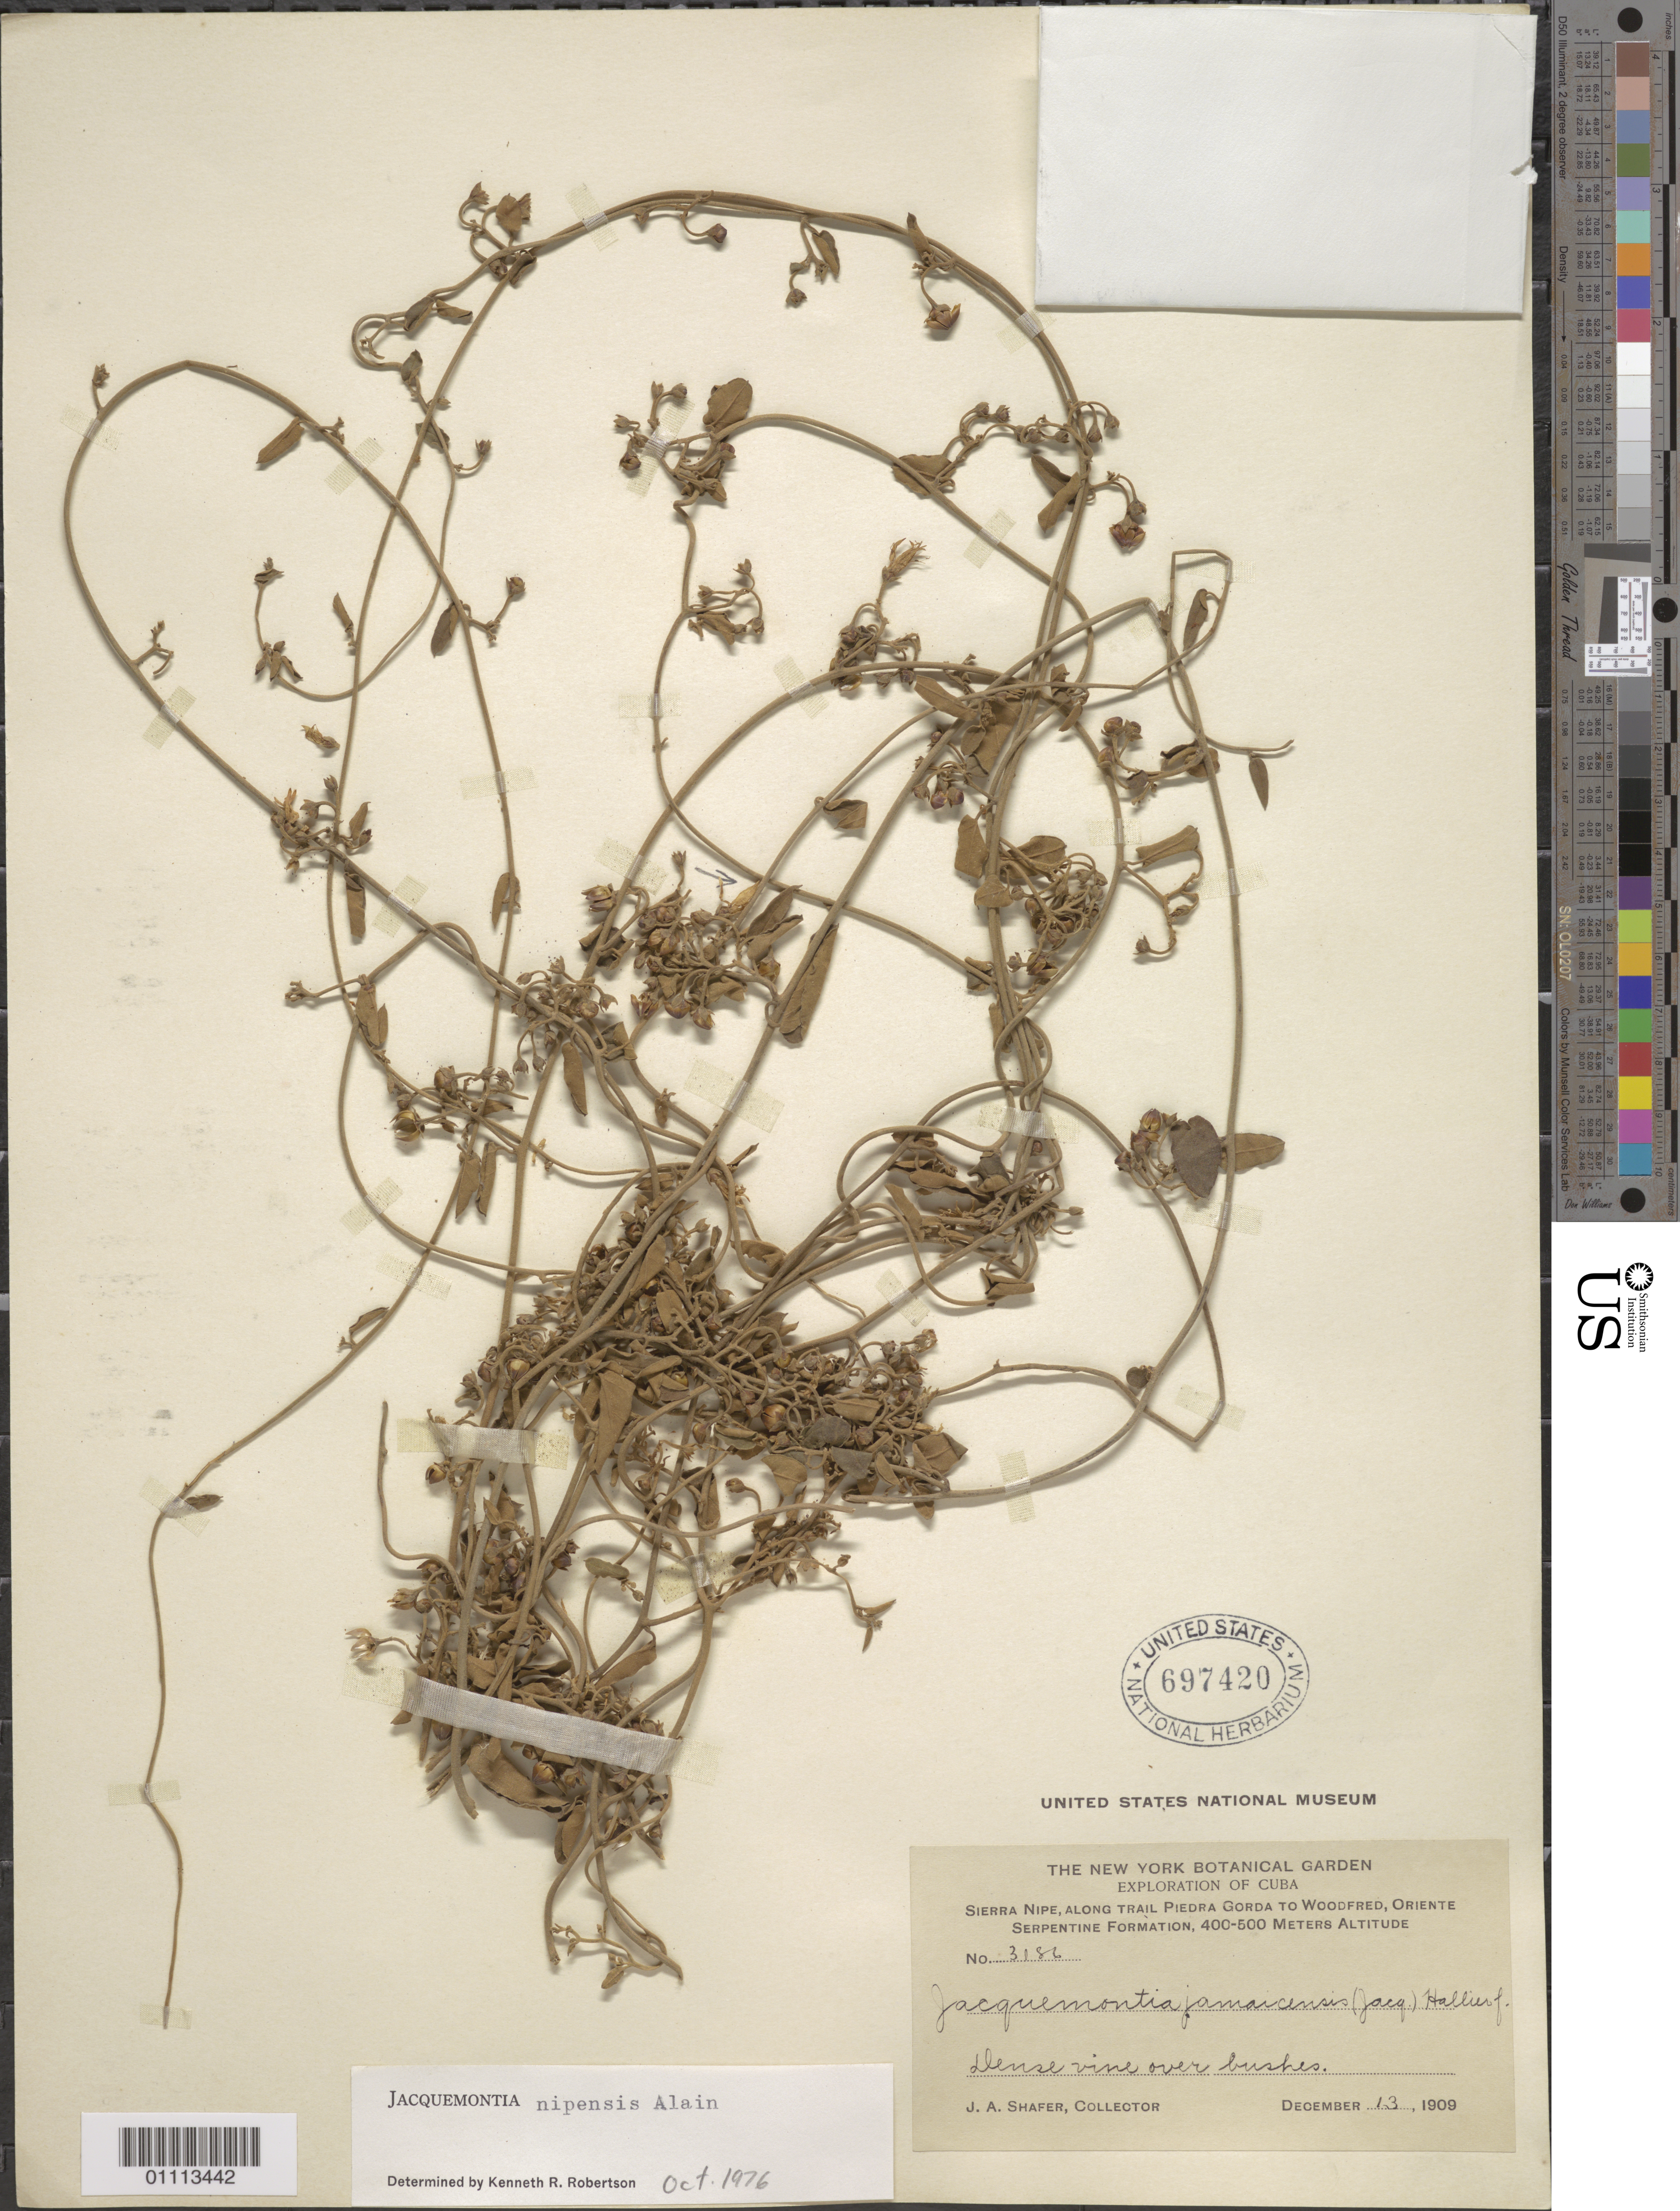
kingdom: Plantae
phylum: Tracheophyta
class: Magnoliopsida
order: Solanales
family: Convolvulaceae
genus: Jacquemontia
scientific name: Jacquemontia nipensis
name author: Alain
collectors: J. A. Shafer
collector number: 3186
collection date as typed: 13 Dec 1909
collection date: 1909-12-13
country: Cuba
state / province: Holguín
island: Cuba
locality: Sierra Nipe, along trail Piedra Gorda to Woodfred Serpentine formation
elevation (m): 400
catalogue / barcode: US 697420